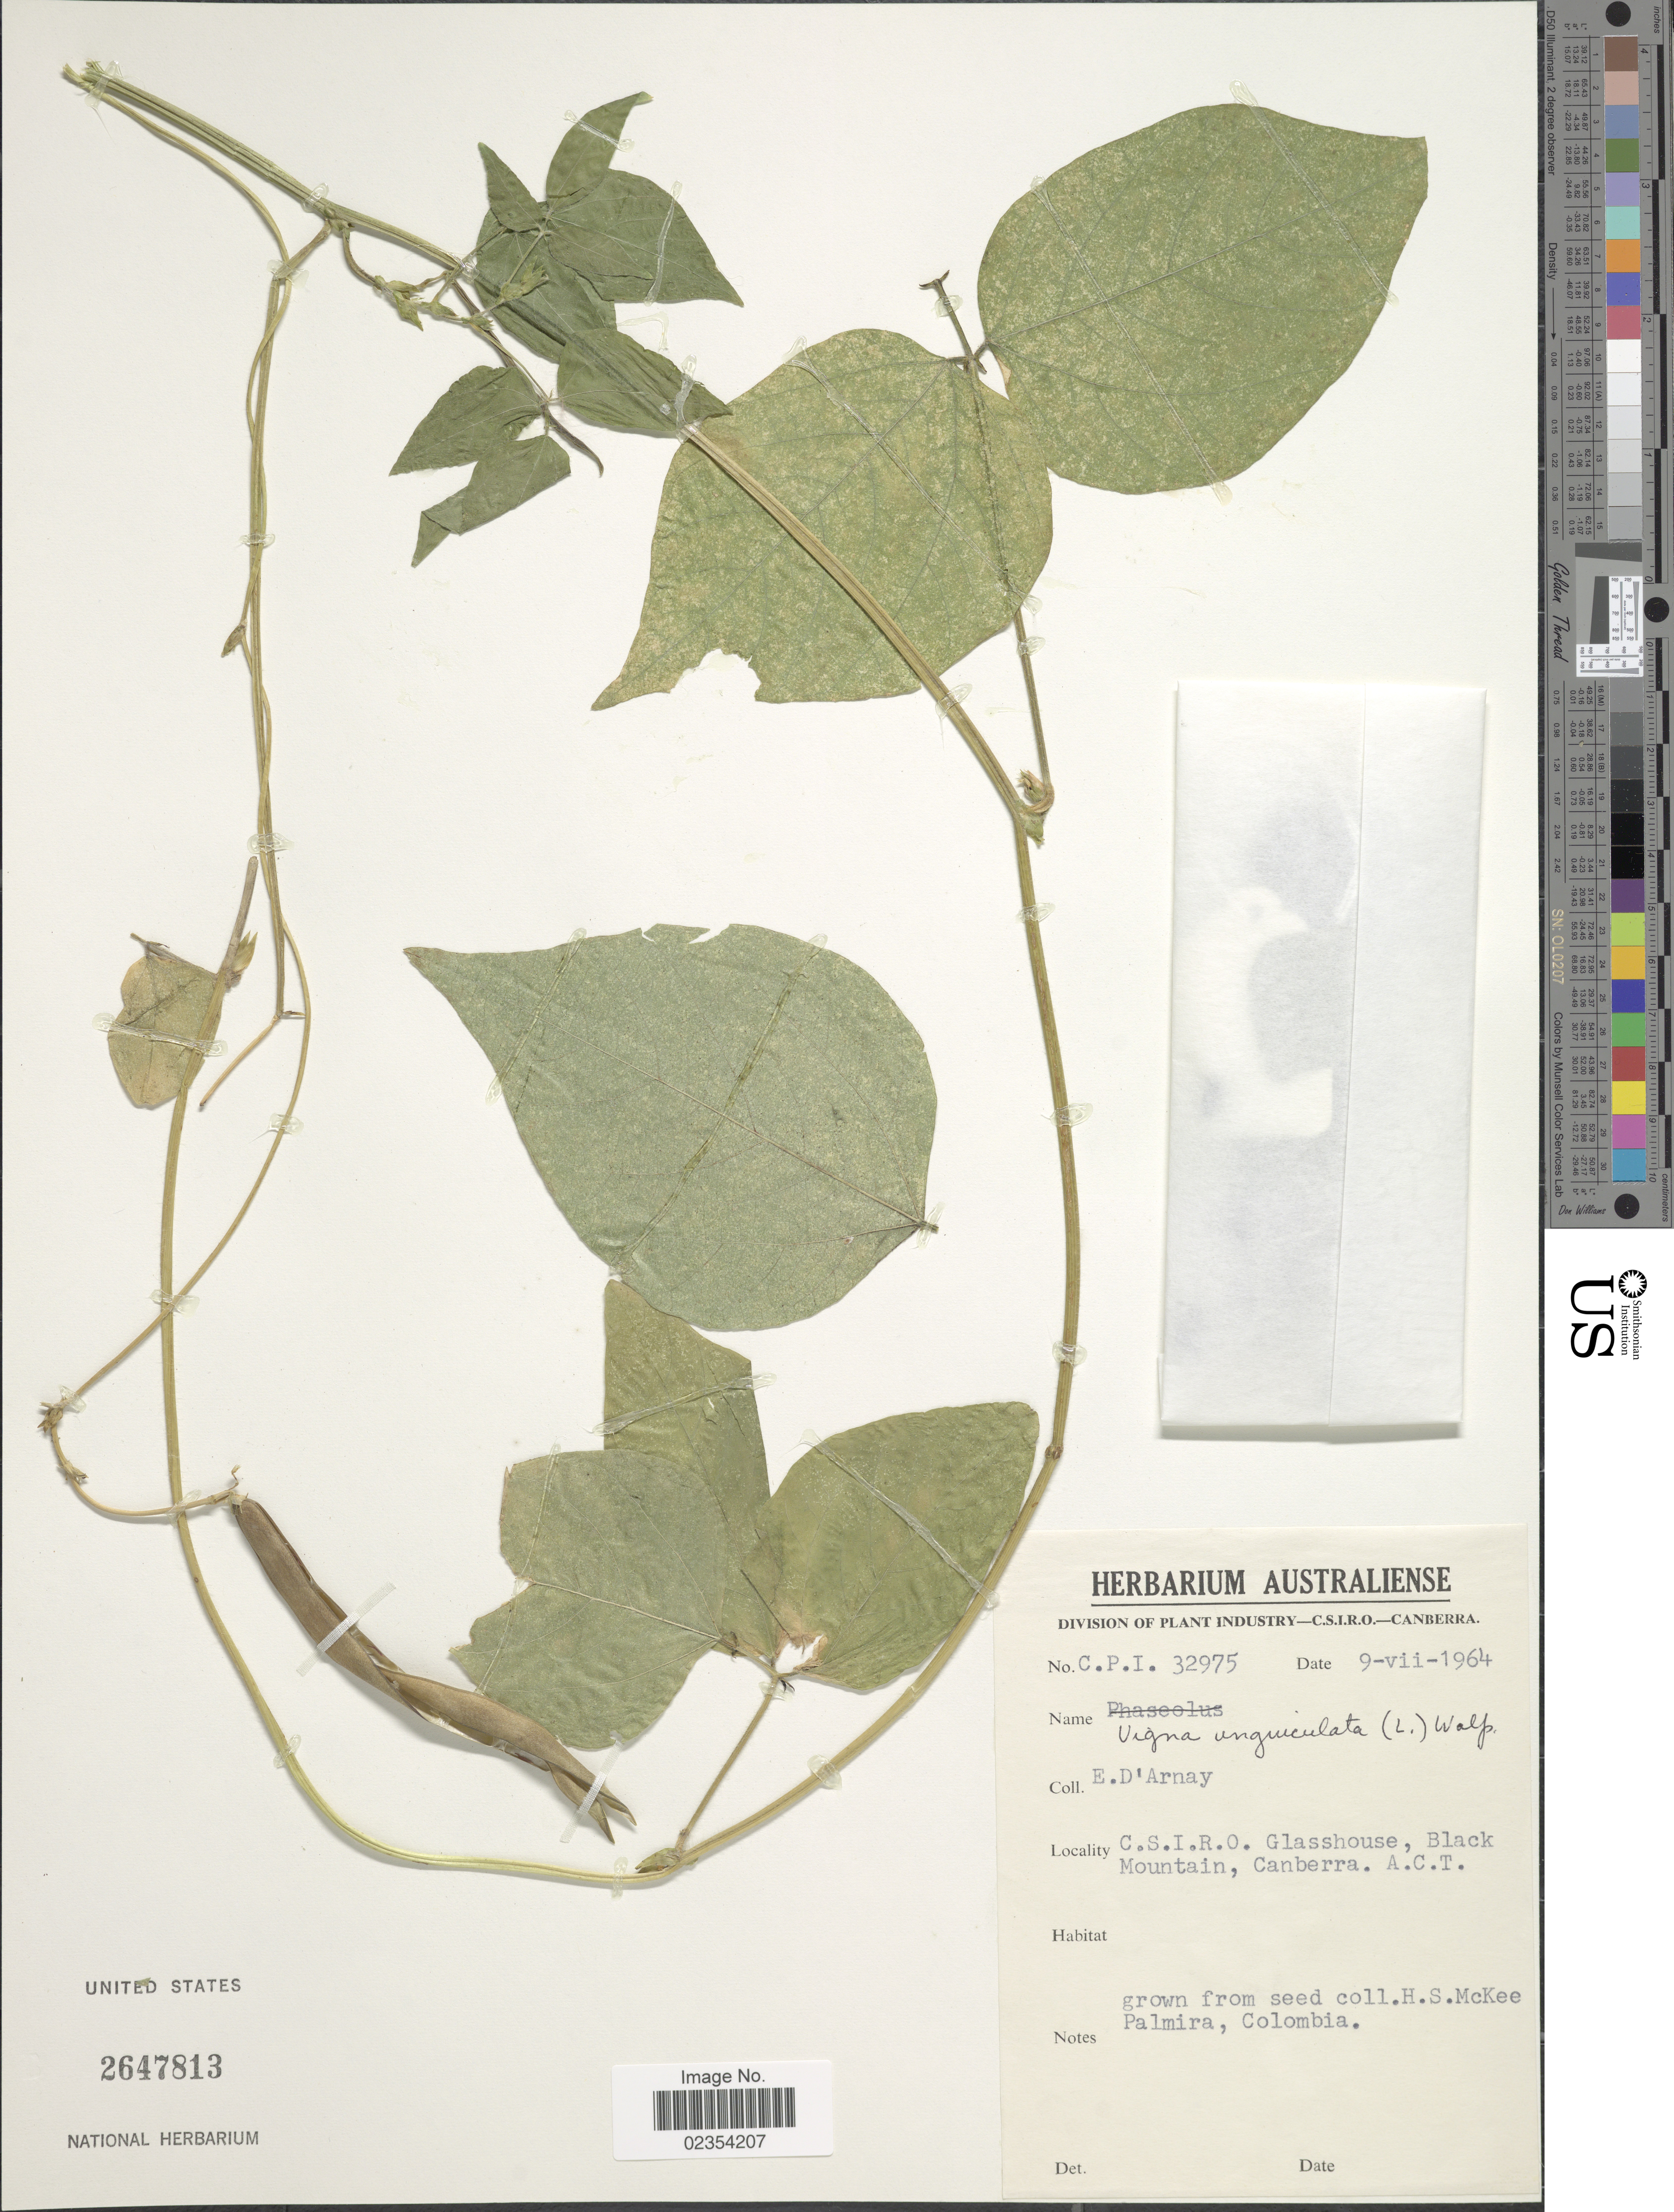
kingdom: Plantae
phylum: Tracheophyta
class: Magnoliopsida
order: Fabales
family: Fabaceae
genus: Vigna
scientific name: Vigna unguiculata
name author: (L.) Walp.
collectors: E. D'Arnay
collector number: C.P.I. 32975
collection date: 1964-07-09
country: Australia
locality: C.S.I.R.O. Glasshouse, Black Mountain, Canberra, A.C.T.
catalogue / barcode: US 2647813